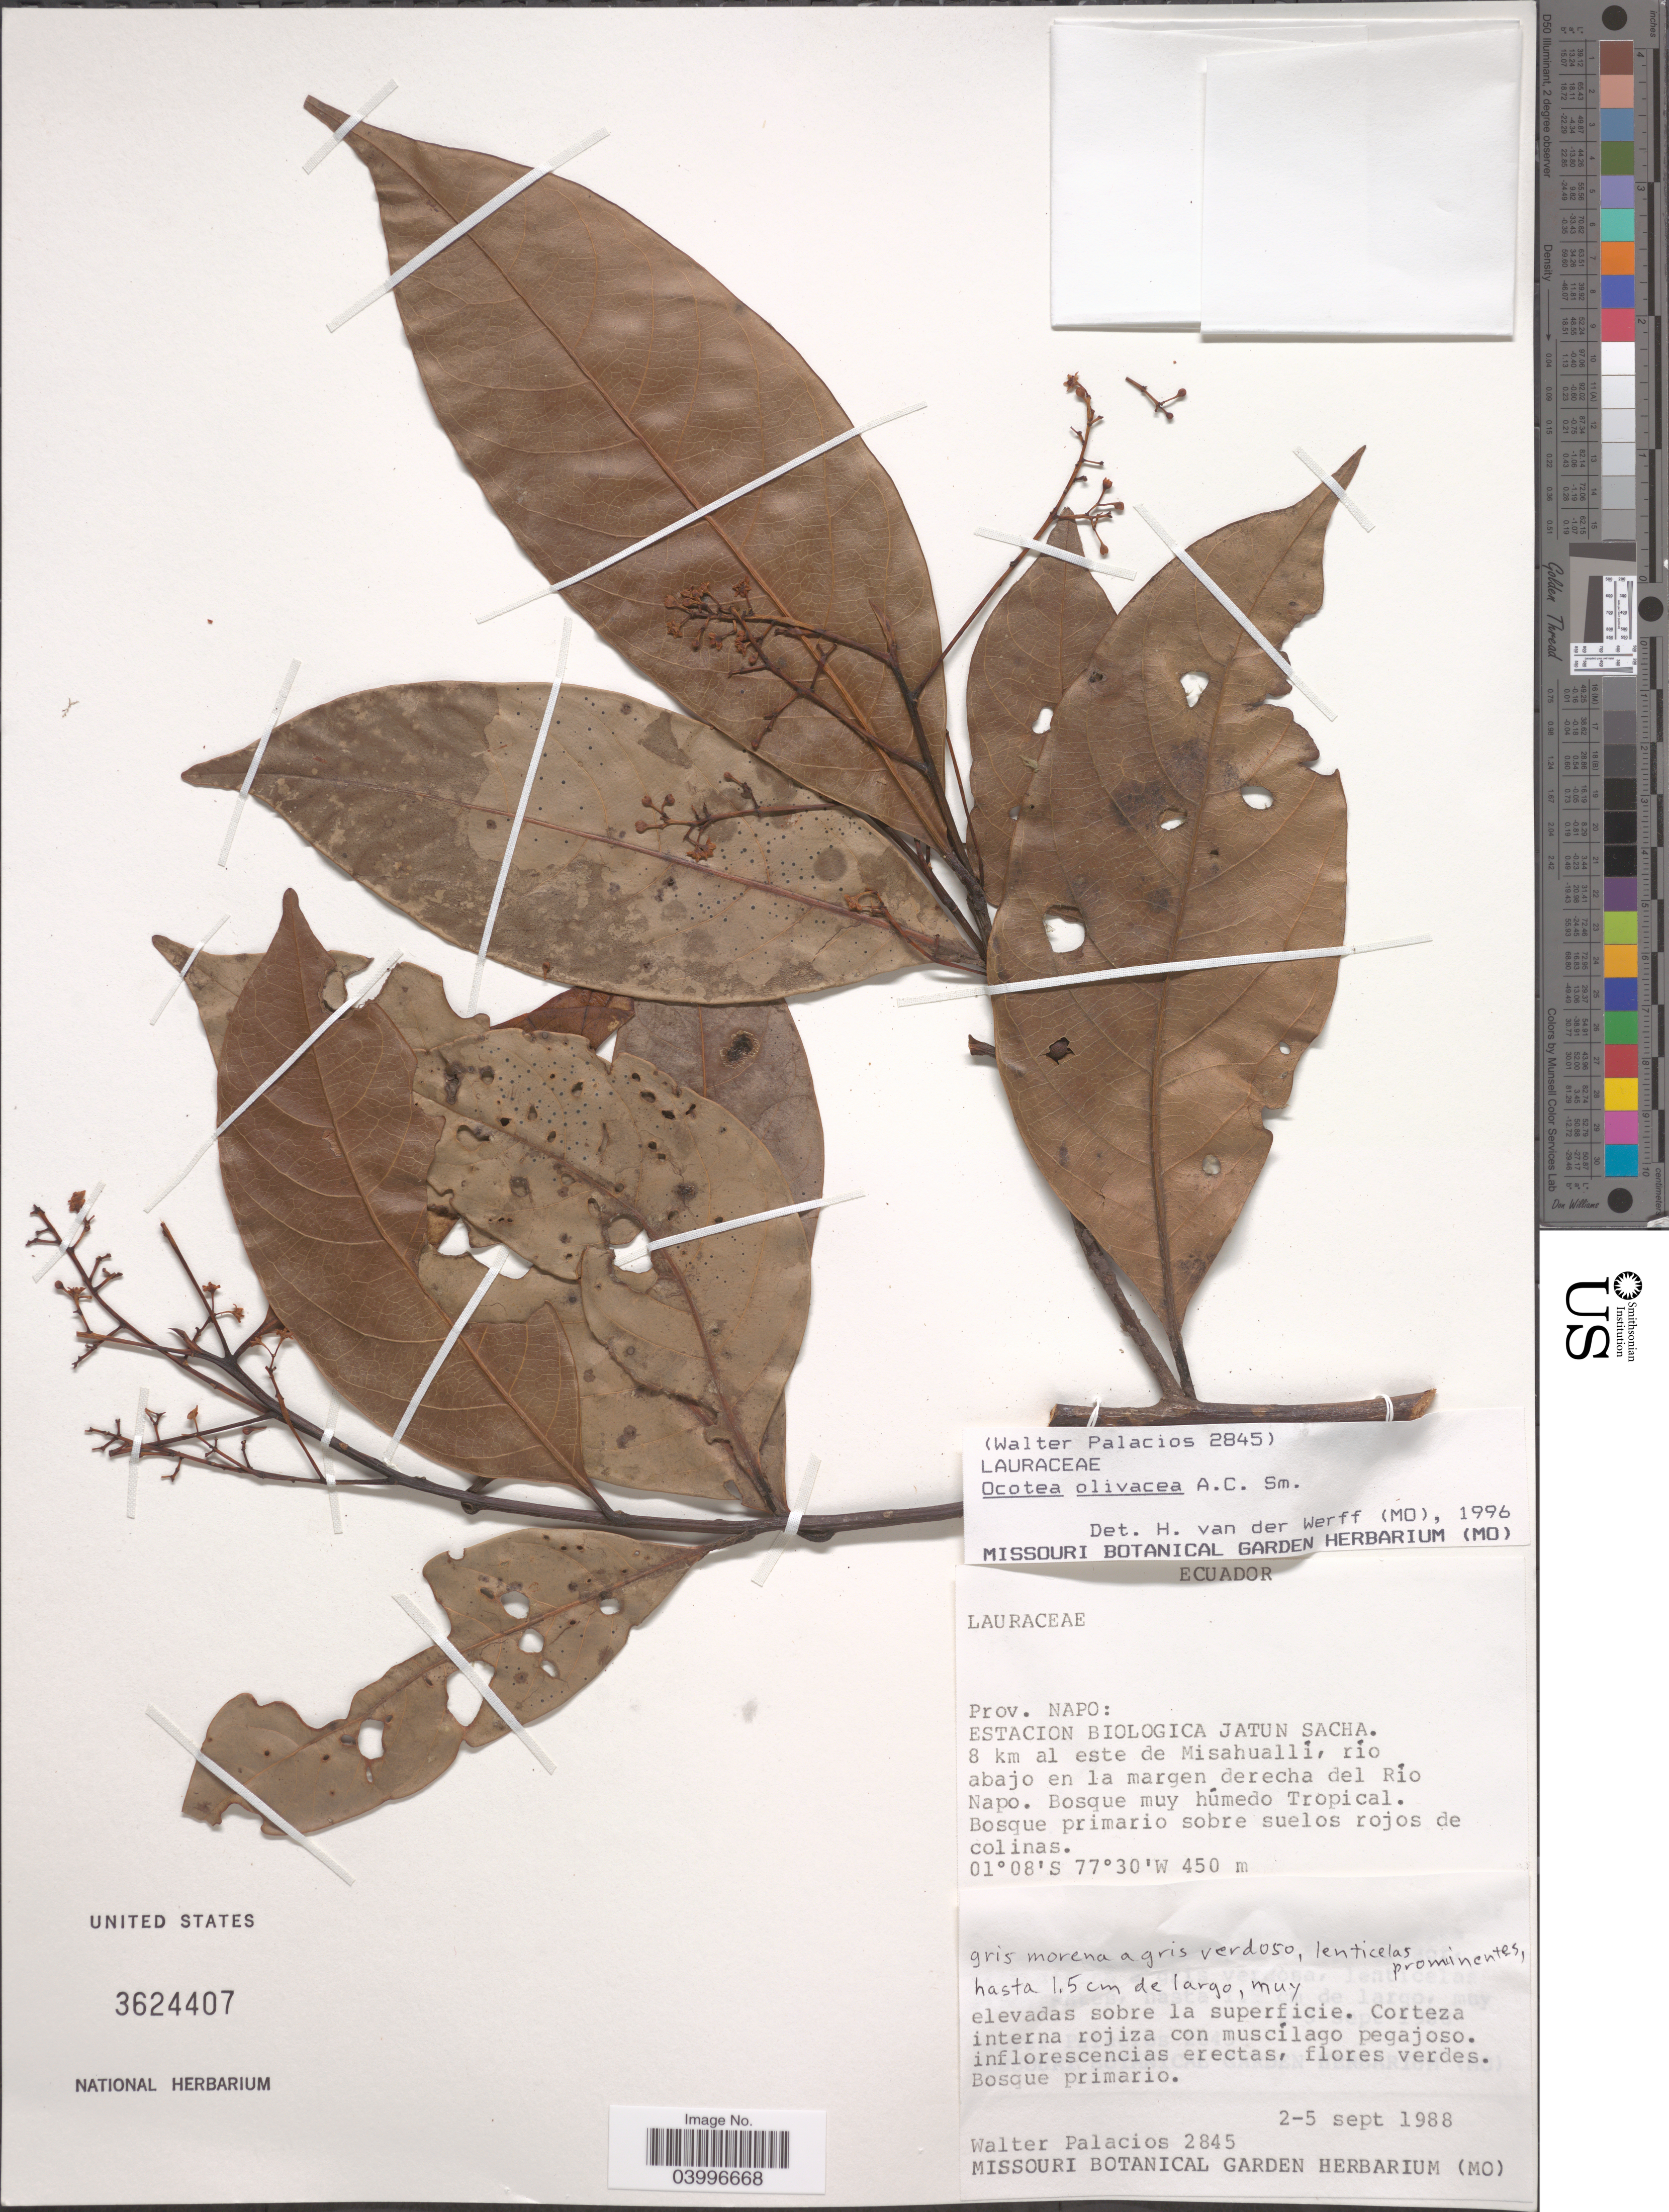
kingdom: Plantae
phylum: Tracheophyta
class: Magnoliopsida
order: Laurales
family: Lauraceae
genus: Ocotea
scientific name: Ocotea olivacea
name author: A.C. Sm.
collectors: W. Palacios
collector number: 2845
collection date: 1988-09-02/1988-09-05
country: Ecuador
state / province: Napo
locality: Estacion Biologica Jatun Sacha. 8 km al este de Misahuallí, río abajo en la margen derecha del Río Napo.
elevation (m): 450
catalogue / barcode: US 3624407